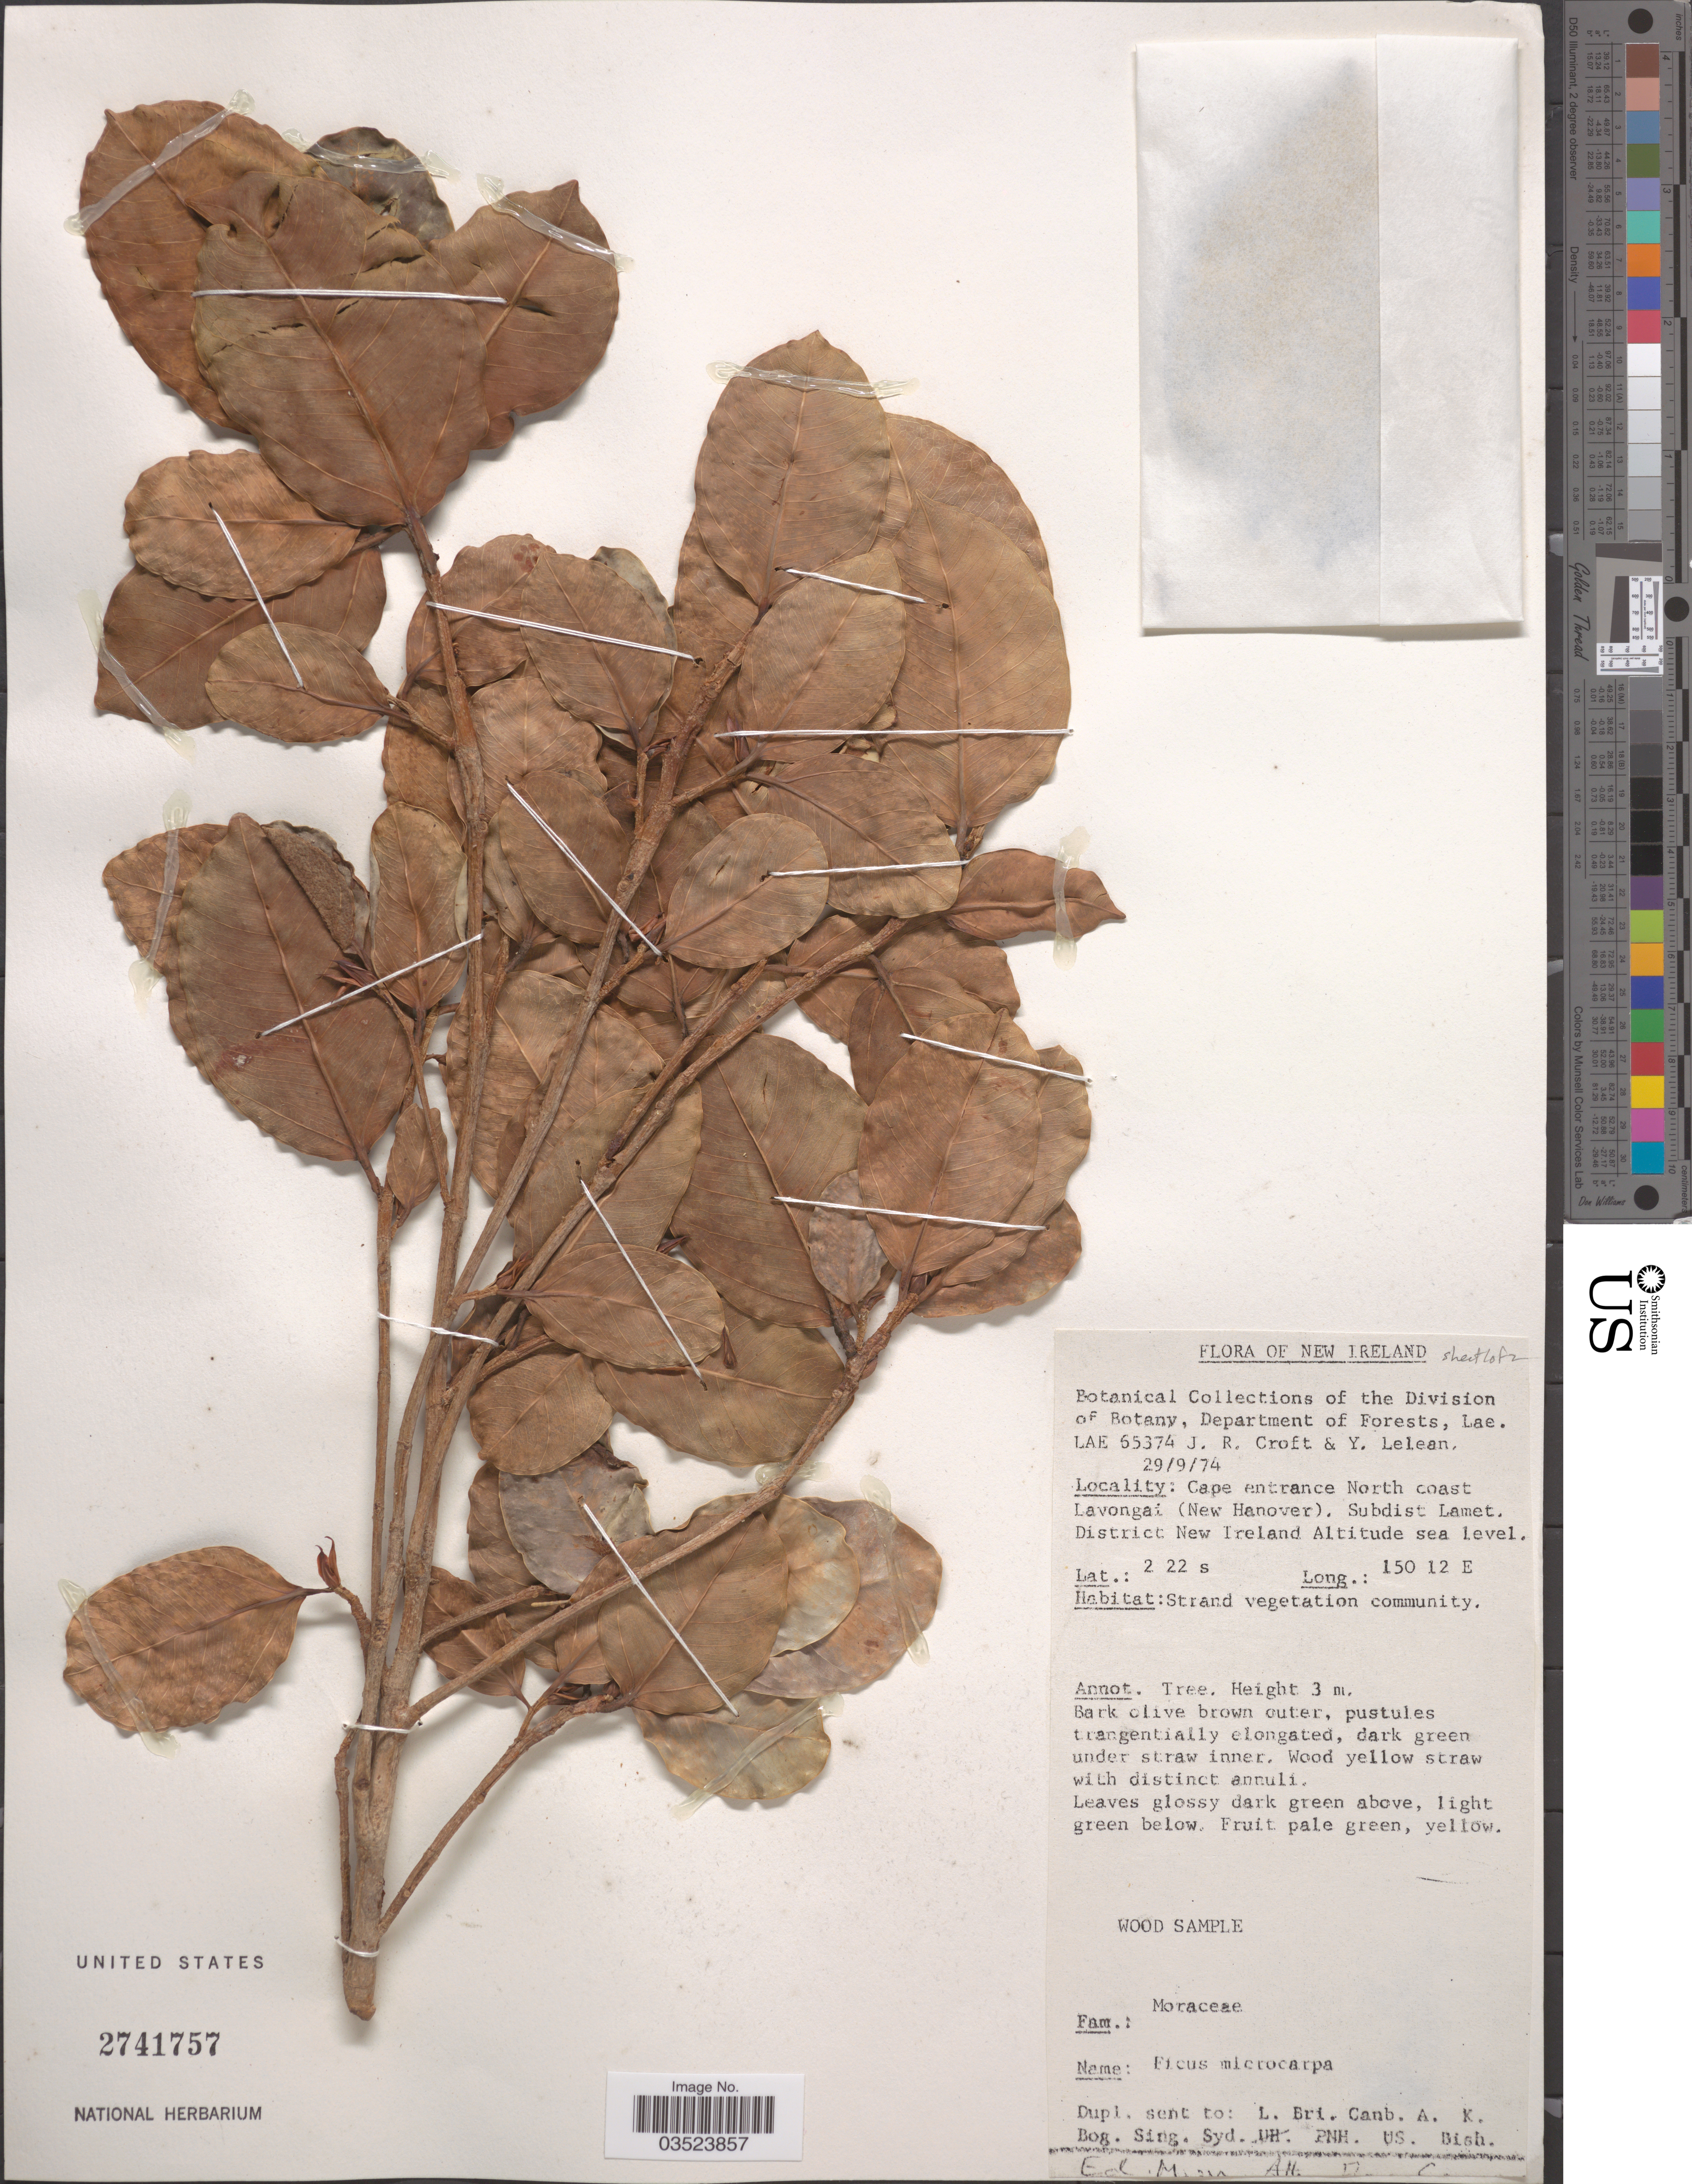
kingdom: Plantae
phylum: Tracheophyta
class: Magnoliopsida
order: Rosales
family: Moraceae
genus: Ficus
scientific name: Ficus microcarpa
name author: L. f.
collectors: J. R. Croft & Y. Lelean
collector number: LAE65374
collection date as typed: Transcribed d/m/y: 29/9/74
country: Papua New Guinea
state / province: New Ireland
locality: Cape entrance North coast Lavongai (New Hanover). Subdist Lamet. District New Ireland.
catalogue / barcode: US 2741757